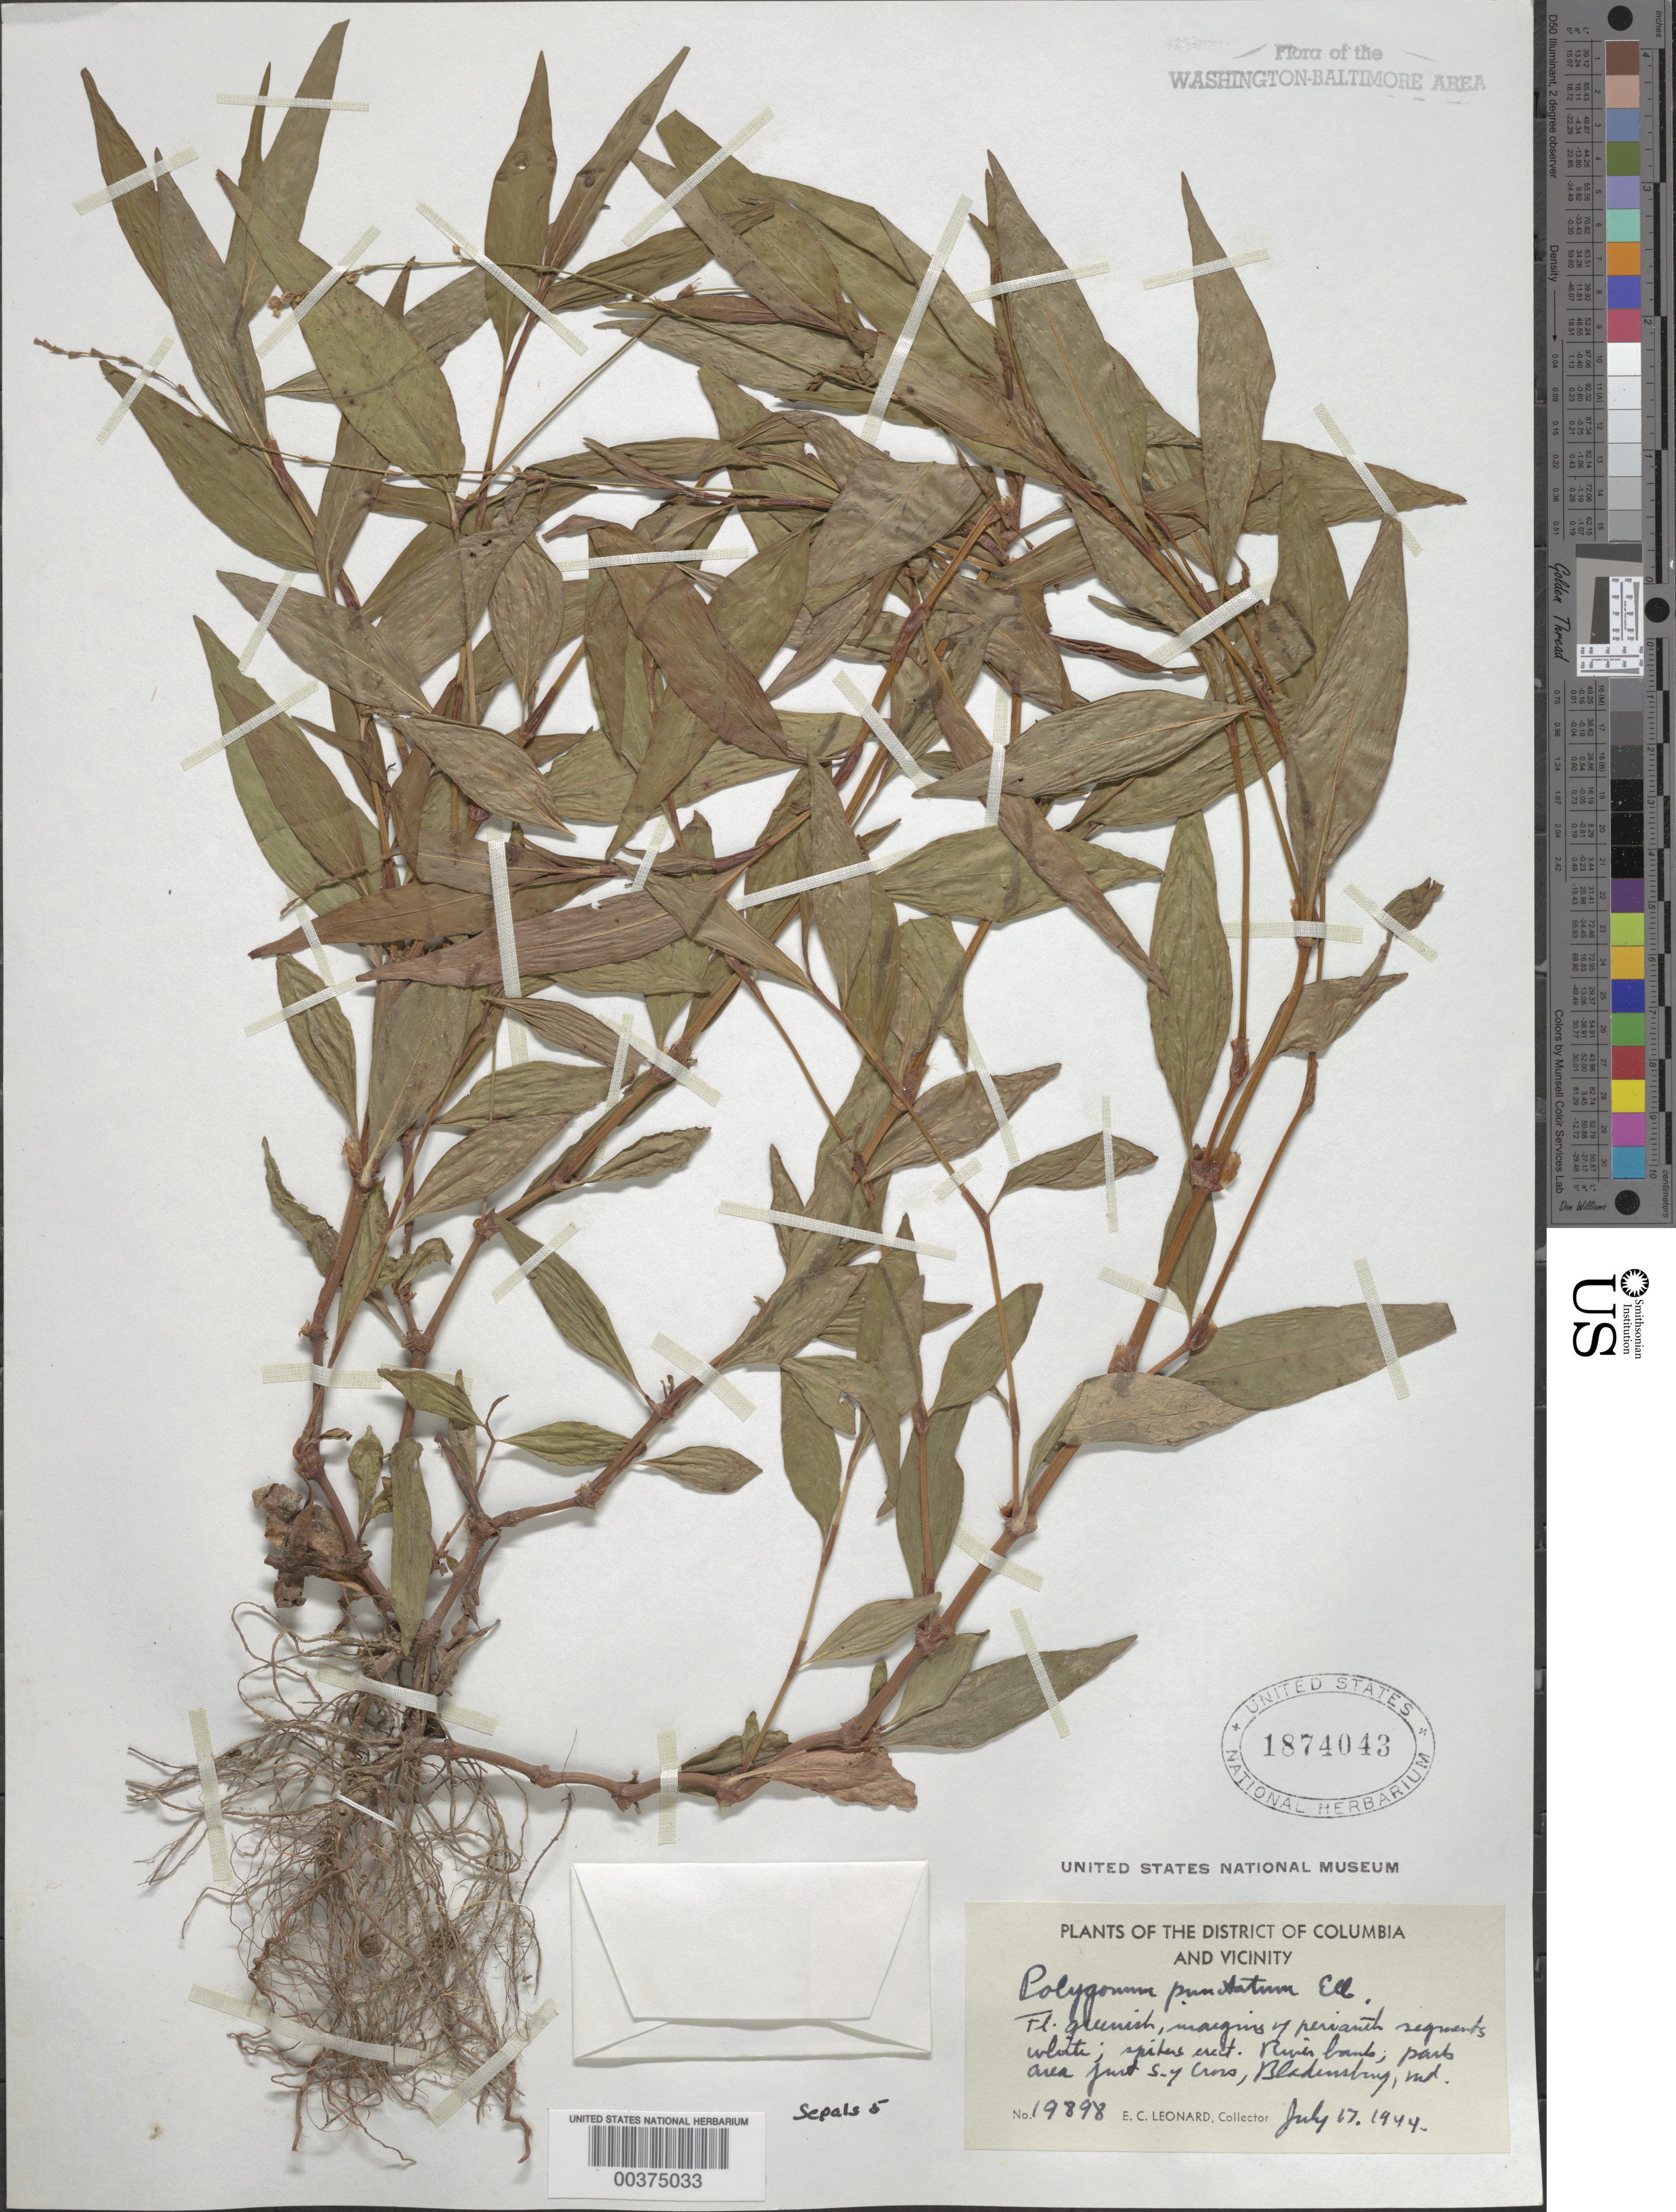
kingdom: Plantae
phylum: Tracheophyta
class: Magnoliopsida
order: Caryophyllales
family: Polygonaceae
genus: Persicaria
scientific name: Persicaria punctata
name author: (Elliott) Small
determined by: Atha, D. E.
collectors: E. C. Leonard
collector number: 19898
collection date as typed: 17 Jul 1944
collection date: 1944-07-17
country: United States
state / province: Maryland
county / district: Prince George's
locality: Bladensburg, south of Cross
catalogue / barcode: US 1874043